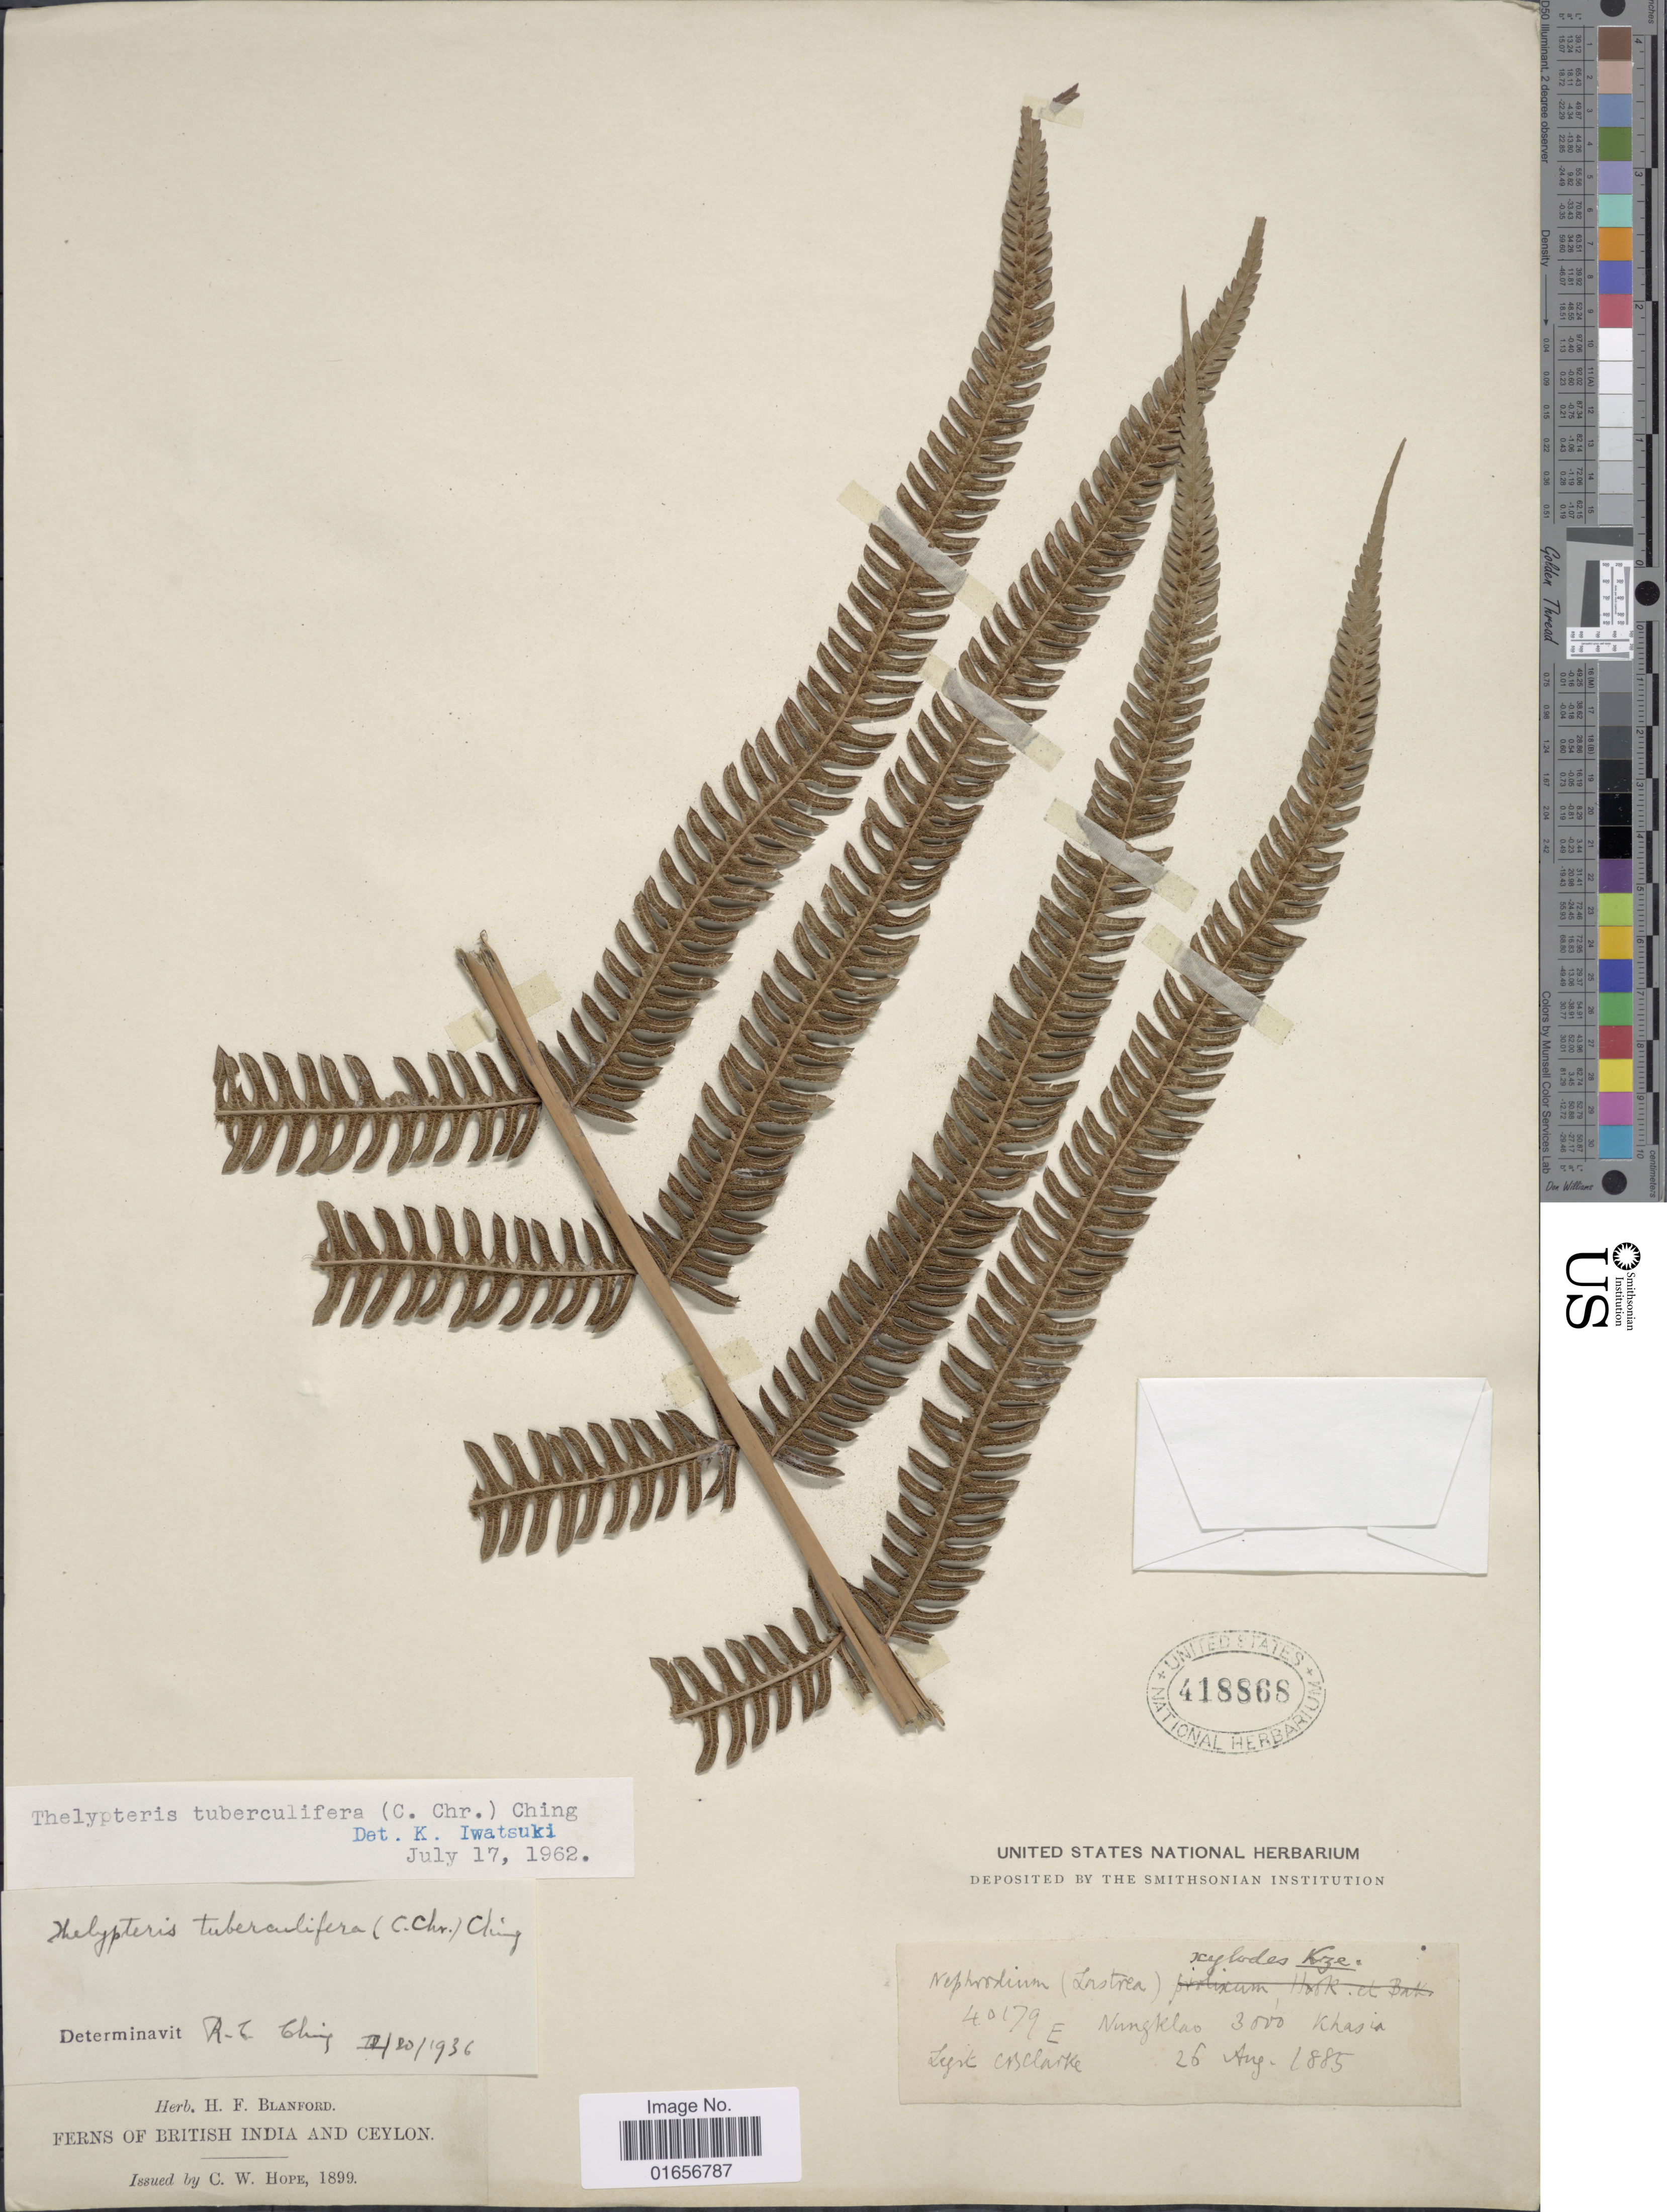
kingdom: Plantae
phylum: Tracheophyta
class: Polypodiopsida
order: Polypodiales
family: Thelypteridaceae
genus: Pseudocyclosorus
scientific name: Pseudocyclosorus tuberculiferus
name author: (C. Chr.) Ching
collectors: C. B. Clarke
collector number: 40179 E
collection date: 1885-08-26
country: India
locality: British India and Ceylon, Nungklao, Khasia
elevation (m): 914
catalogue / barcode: US 418868